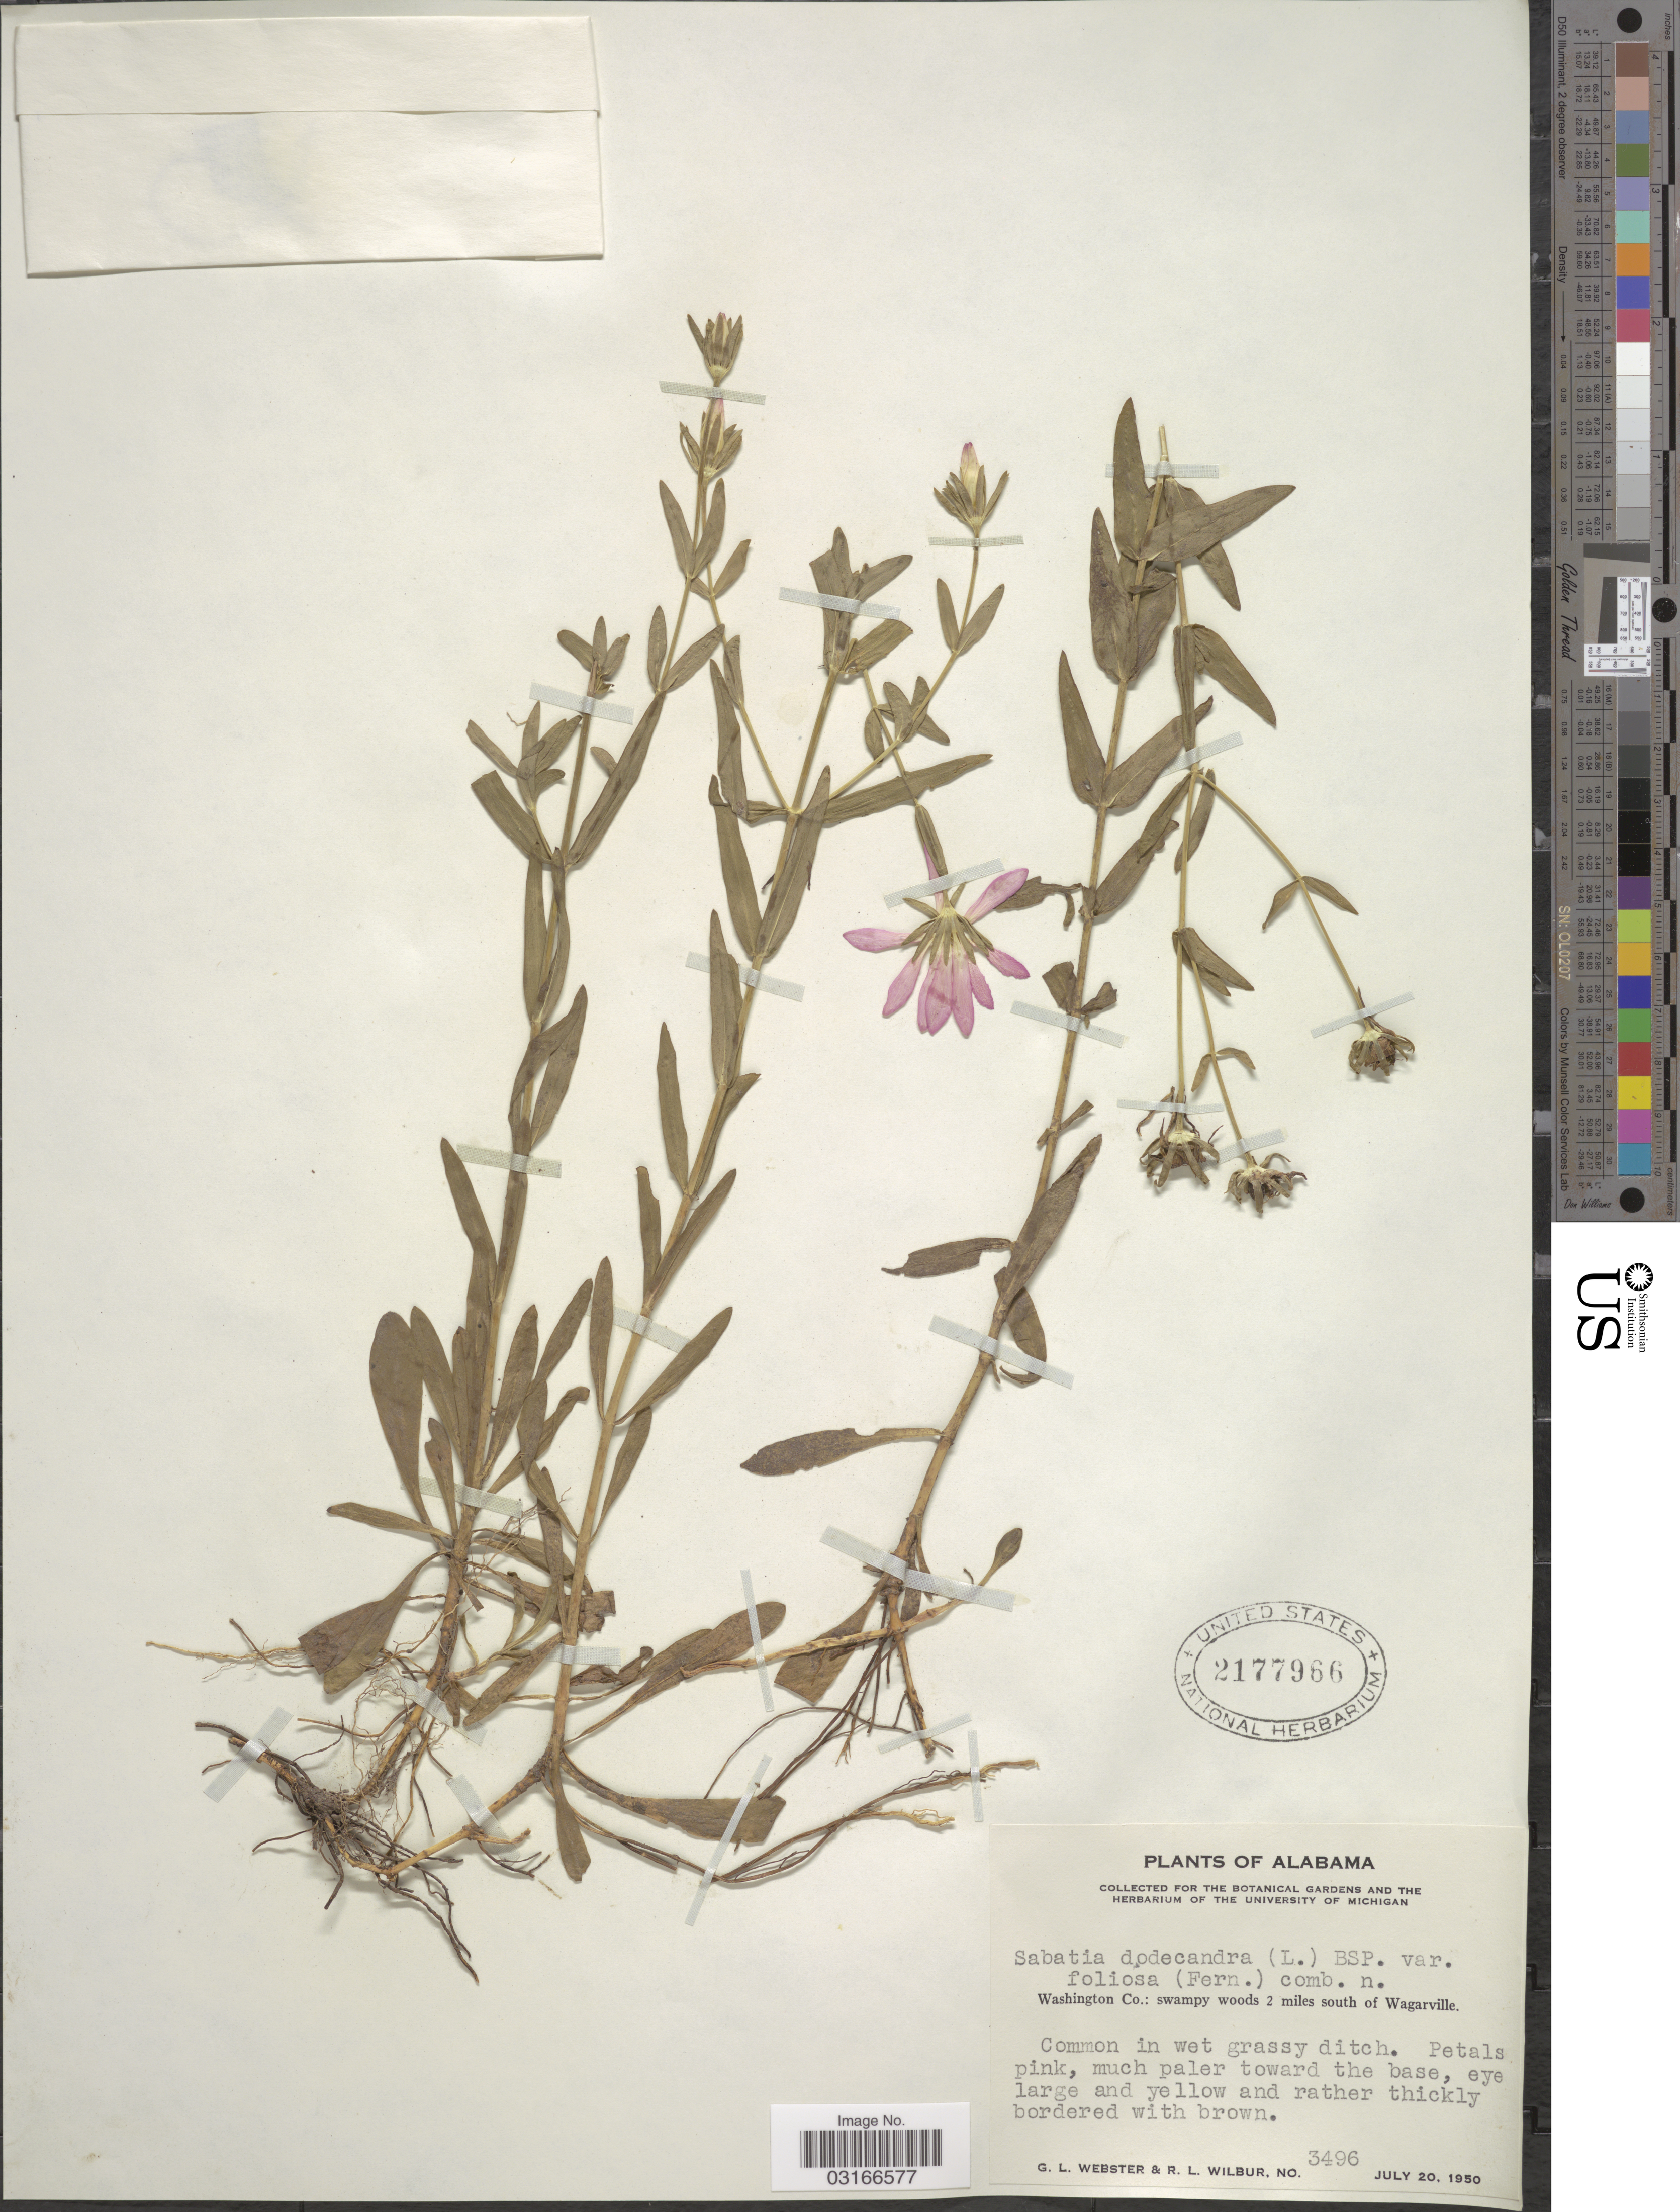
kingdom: Plantae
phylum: Tracheophyta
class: Magnoliopsida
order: Gentianales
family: Gentianaceae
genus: Sabatia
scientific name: Sabatia dodecandra var. foliosa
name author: (Fernald) Wilbur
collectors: G. L. Webster & R. L. Wilbur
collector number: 3496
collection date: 1950-07-20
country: United States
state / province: Alabama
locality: Washington Co.: swampy woods 2 miles south of Wagarville.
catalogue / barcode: US 2177966